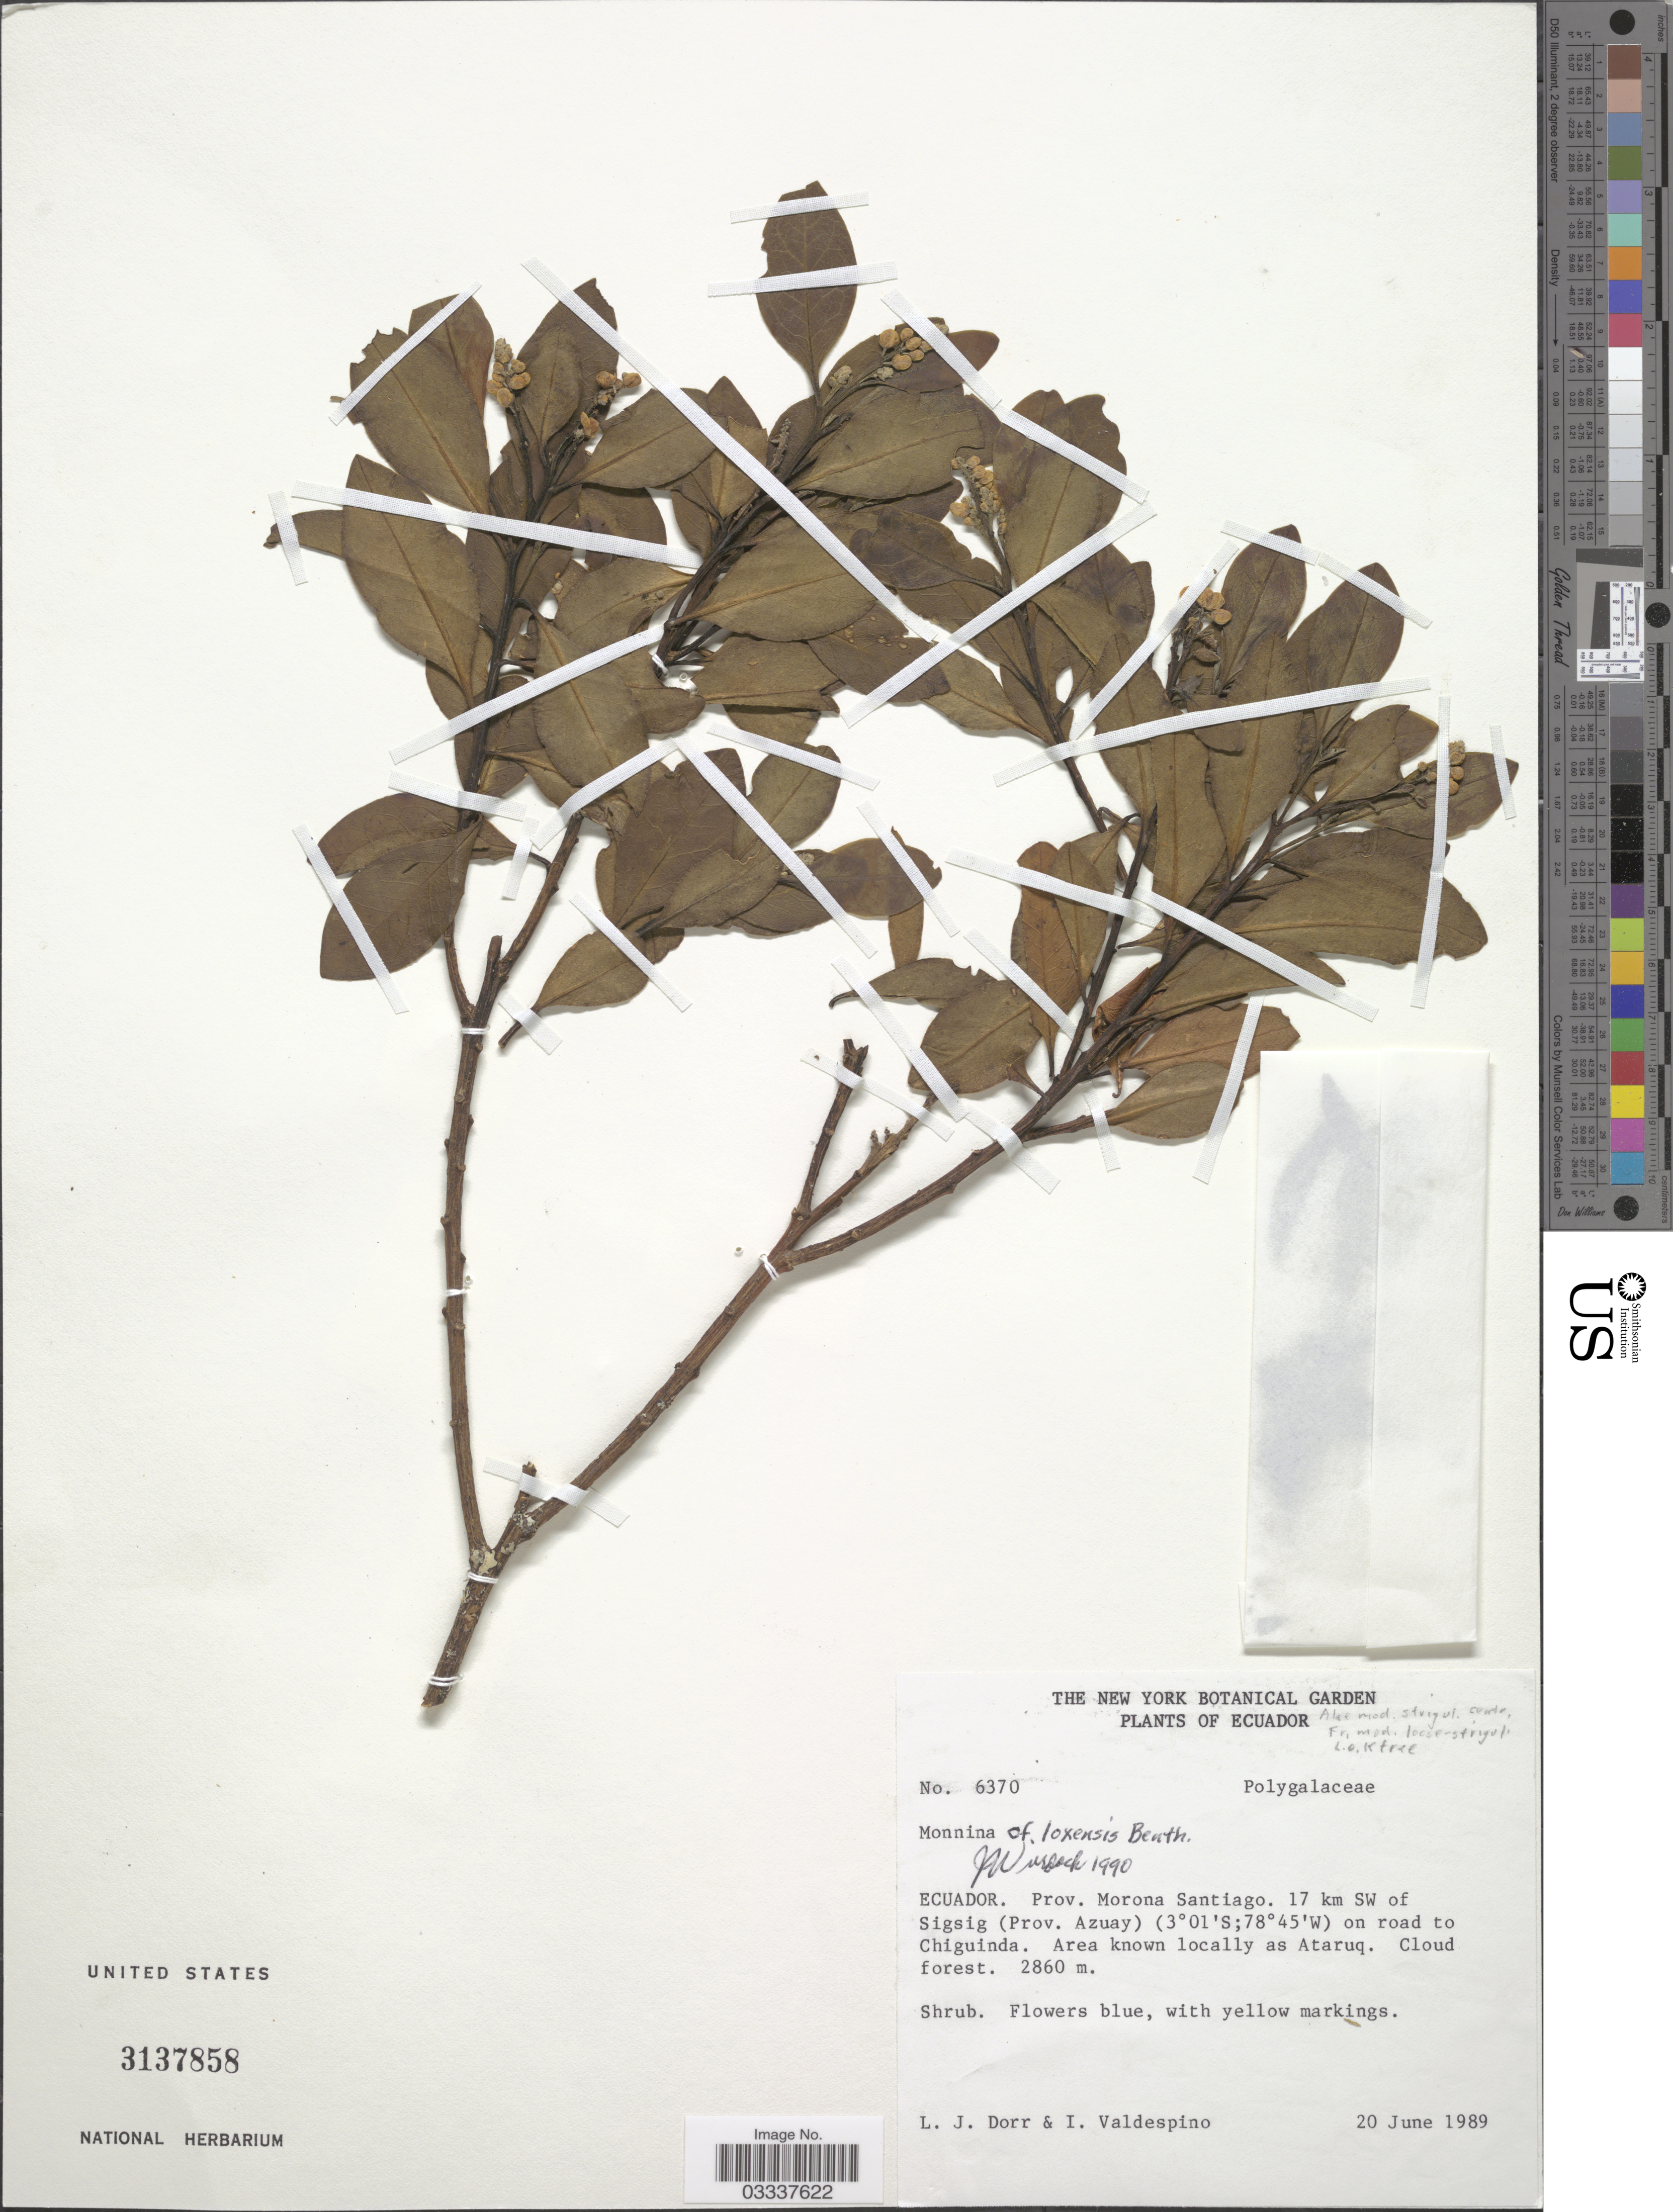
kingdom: Plantae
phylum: Tracheophyta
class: Magnoliopsida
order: Fabales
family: Polygalaceae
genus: Monnina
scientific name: Monnina loxensis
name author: Benth.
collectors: L. J. Dorr & I. Valdespino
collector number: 6370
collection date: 1989-06-20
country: Ecuador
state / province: Morona-Santiago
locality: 17 km SW of Sigsig (Prov. Azuay) on road to Chiguinda. Area known locally as Ataruq.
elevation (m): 2860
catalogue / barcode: US 3137858